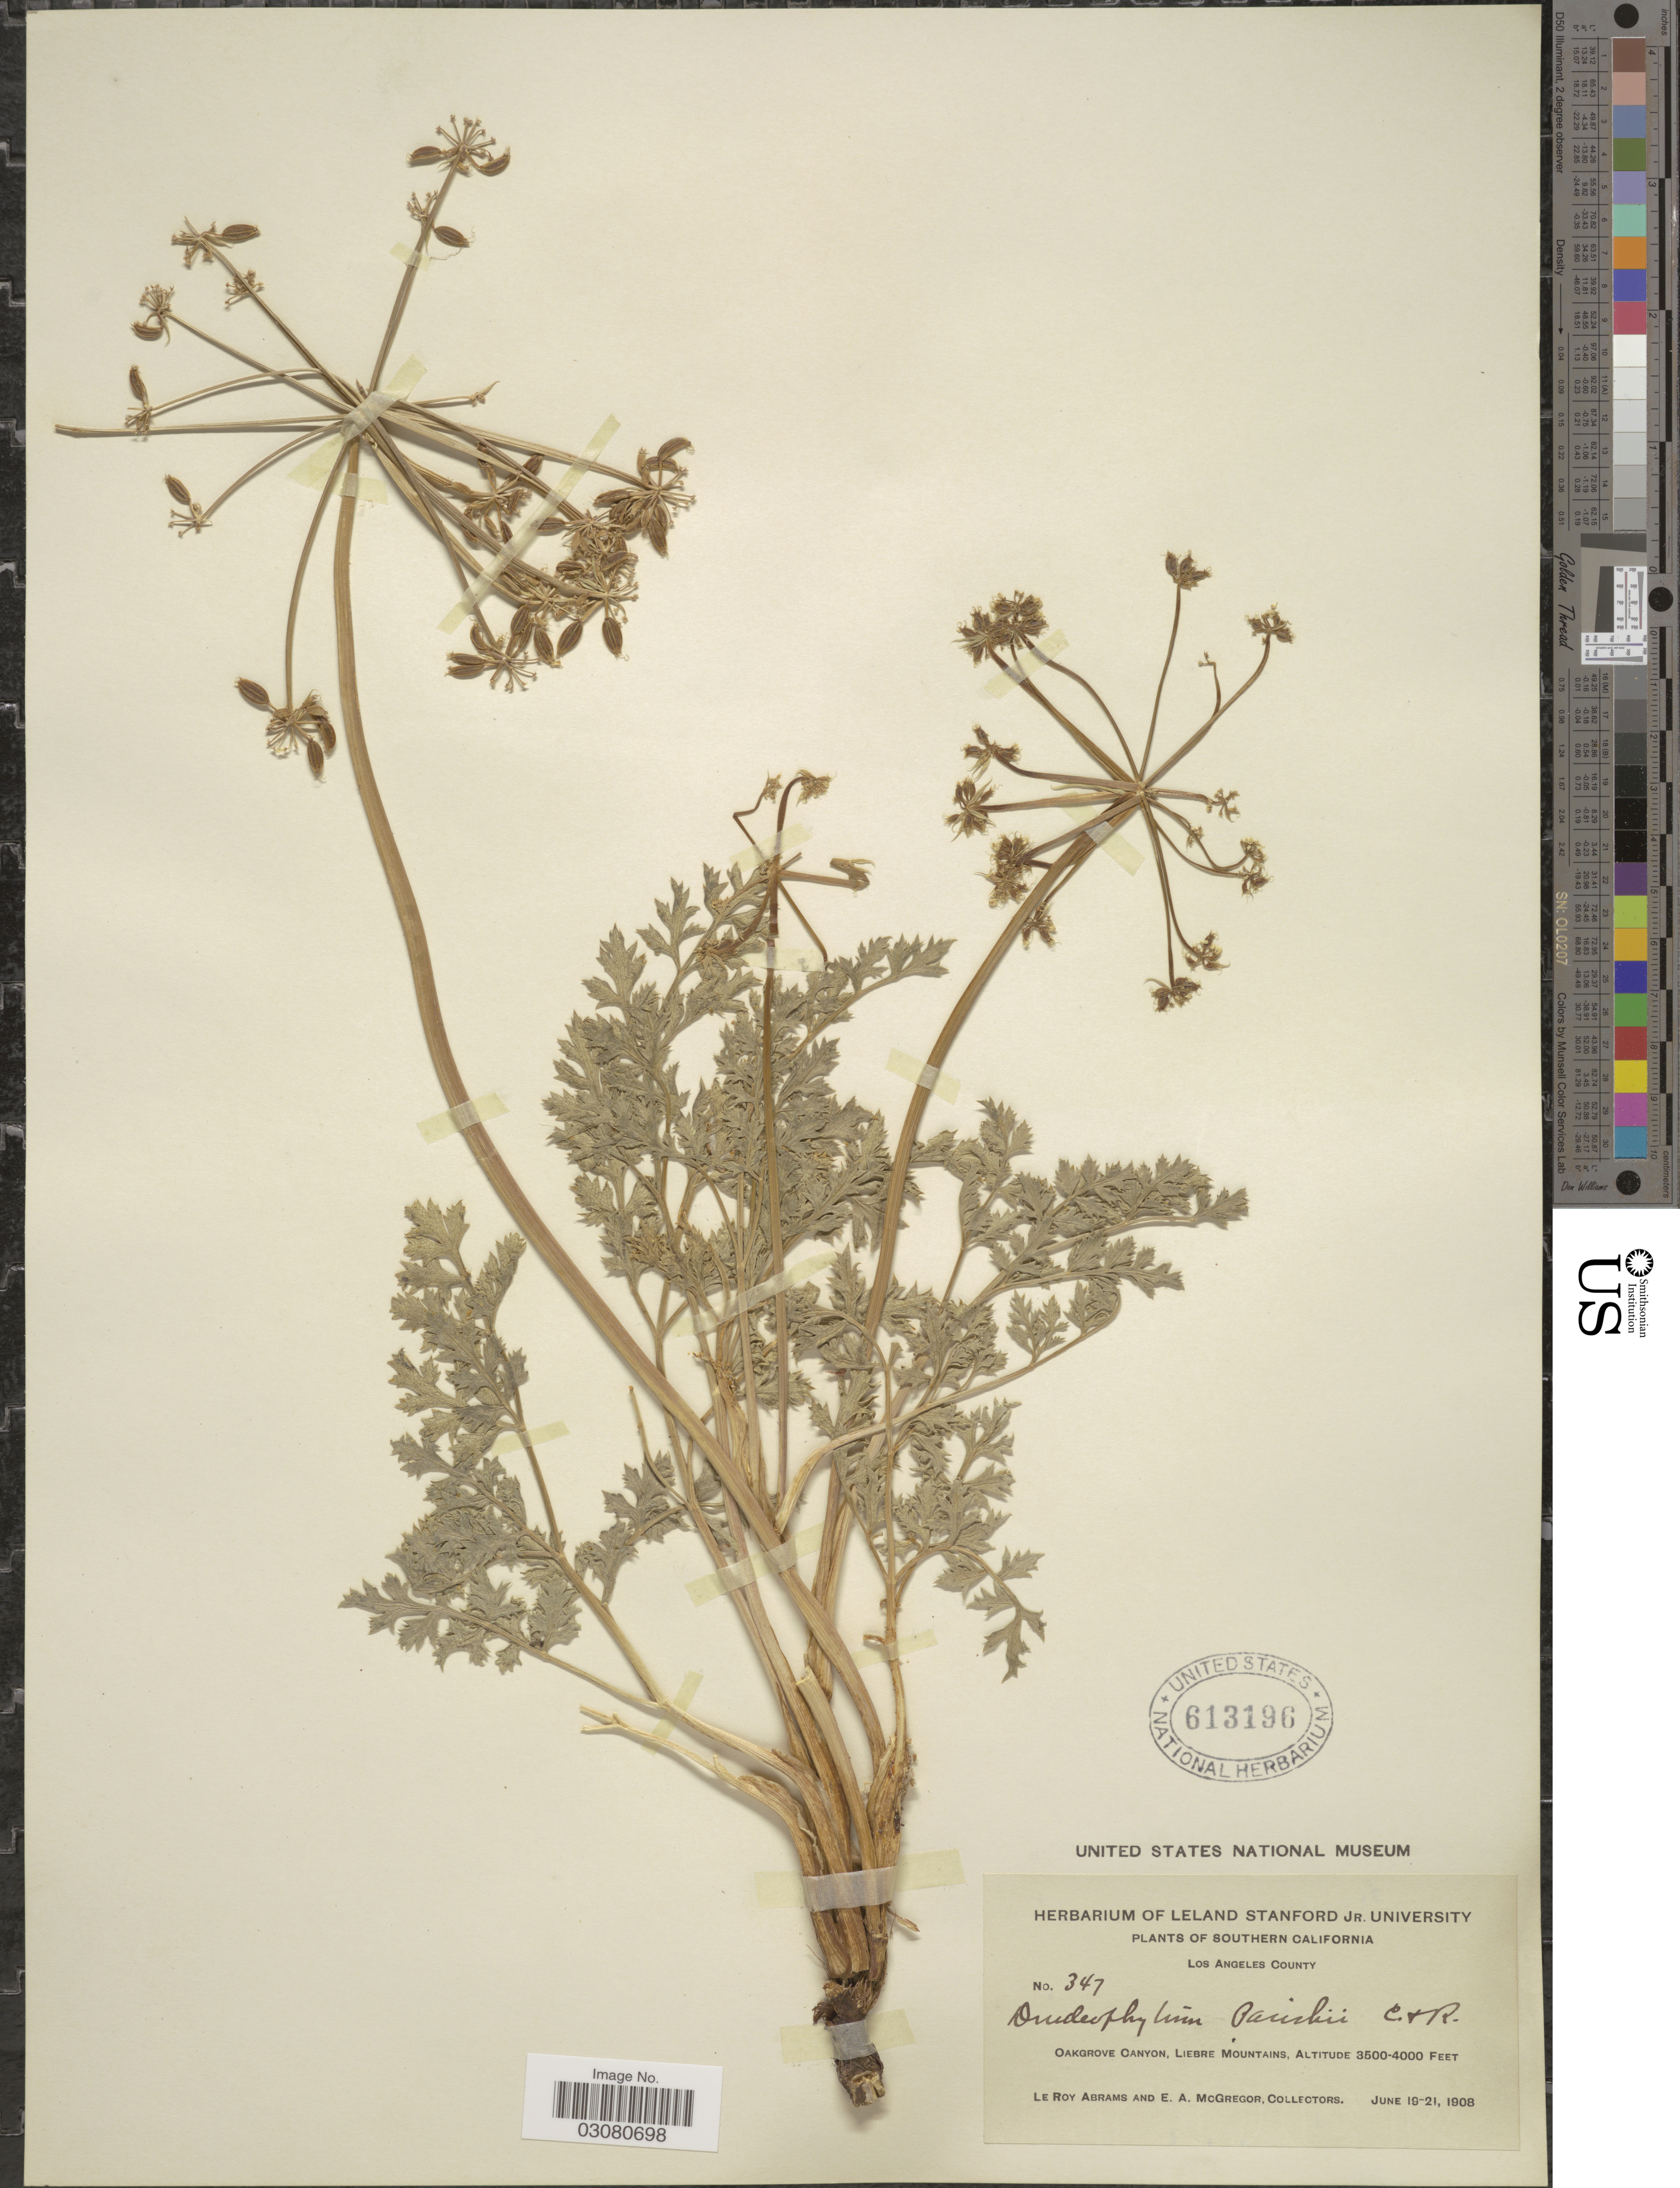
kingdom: Plantae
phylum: Tracheophyta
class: Magnoliopsida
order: Apiales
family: Apiaceae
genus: Drudeophytum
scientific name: Drudeophytum parishii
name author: (J.M. Coult. & Rose) J.M. Coult. & Rose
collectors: L. Abrams & E. A. McGregor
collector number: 347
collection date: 1908-06-19/1908-06-21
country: United States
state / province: California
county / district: Los Angeles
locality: Southern California. Los Angeles County. Oakgrove Canyon, Liebre Mountains.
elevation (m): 1067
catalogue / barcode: US 613196